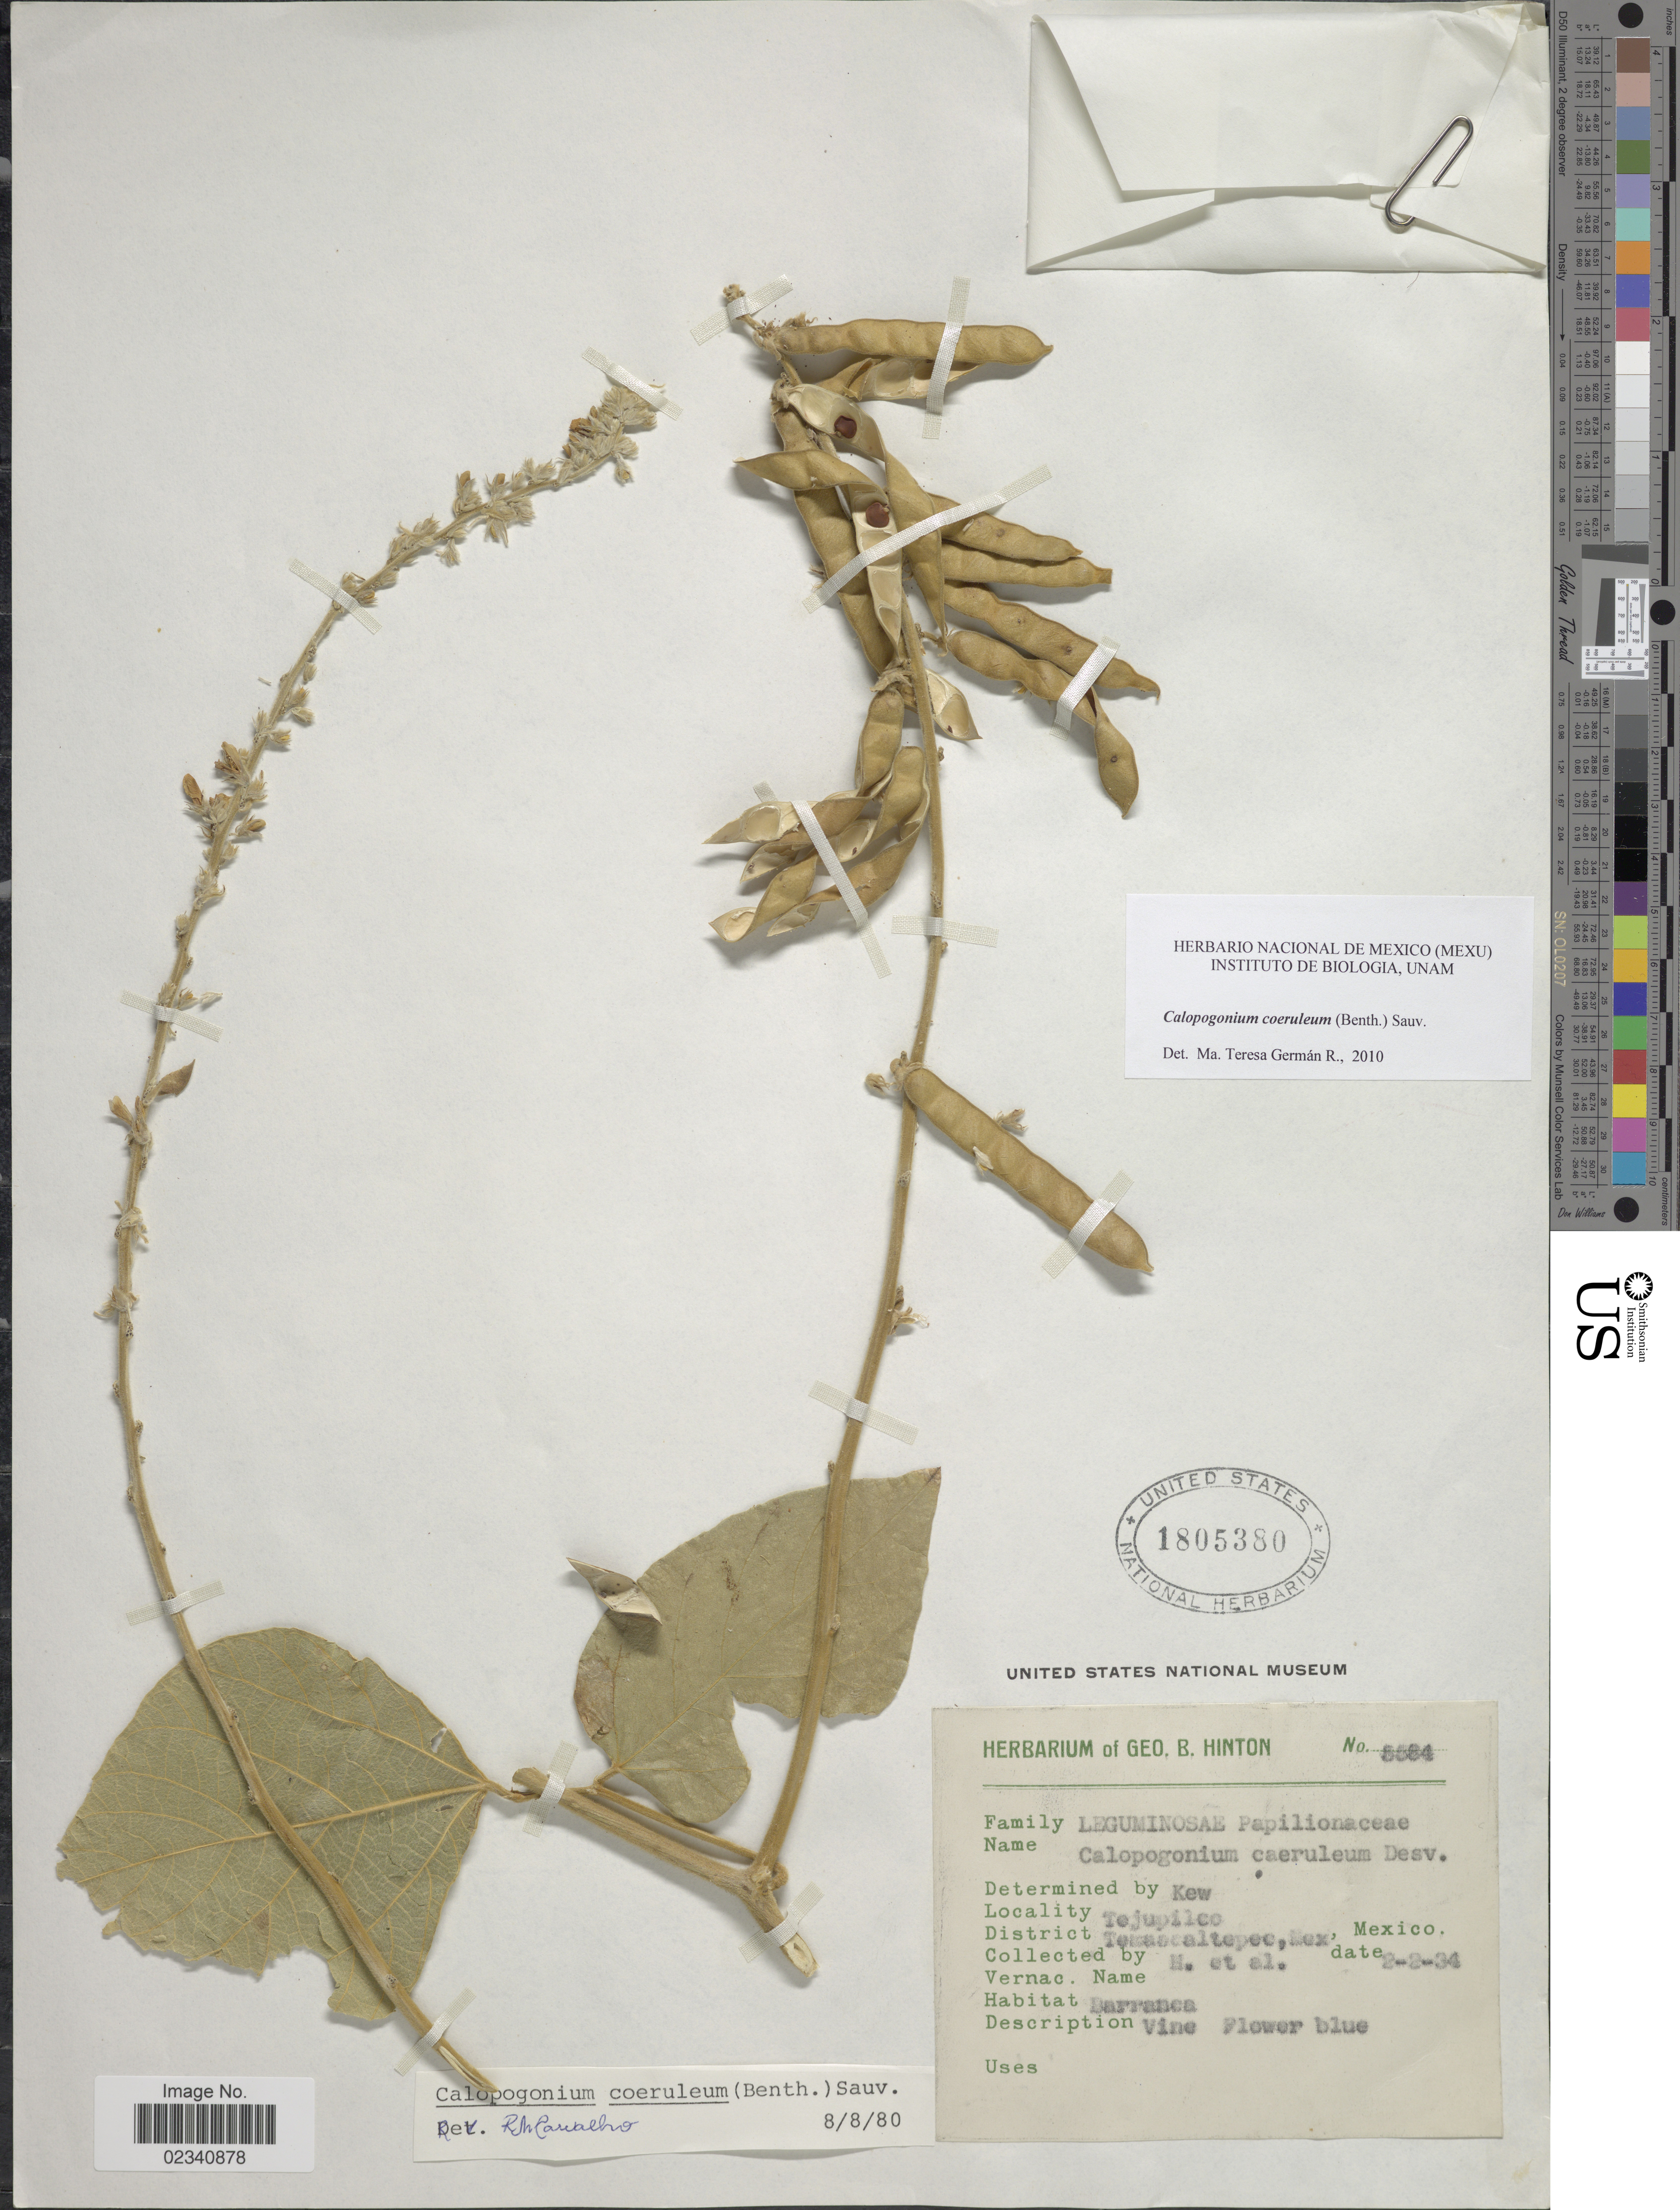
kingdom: Plantae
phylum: Tracheophyta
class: Magnoliopsida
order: Fabales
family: Fabaceae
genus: Calopogonium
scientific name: Calopogonium caeruleum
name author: (Benth.) C. Wright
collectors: G. B. Hinton & et al.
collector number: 5584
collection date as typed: Transcribed d/m/y: 2/2/34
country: Mexico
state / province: México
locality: Tejupilco, Temascaltepec,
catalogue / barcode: US 1805380